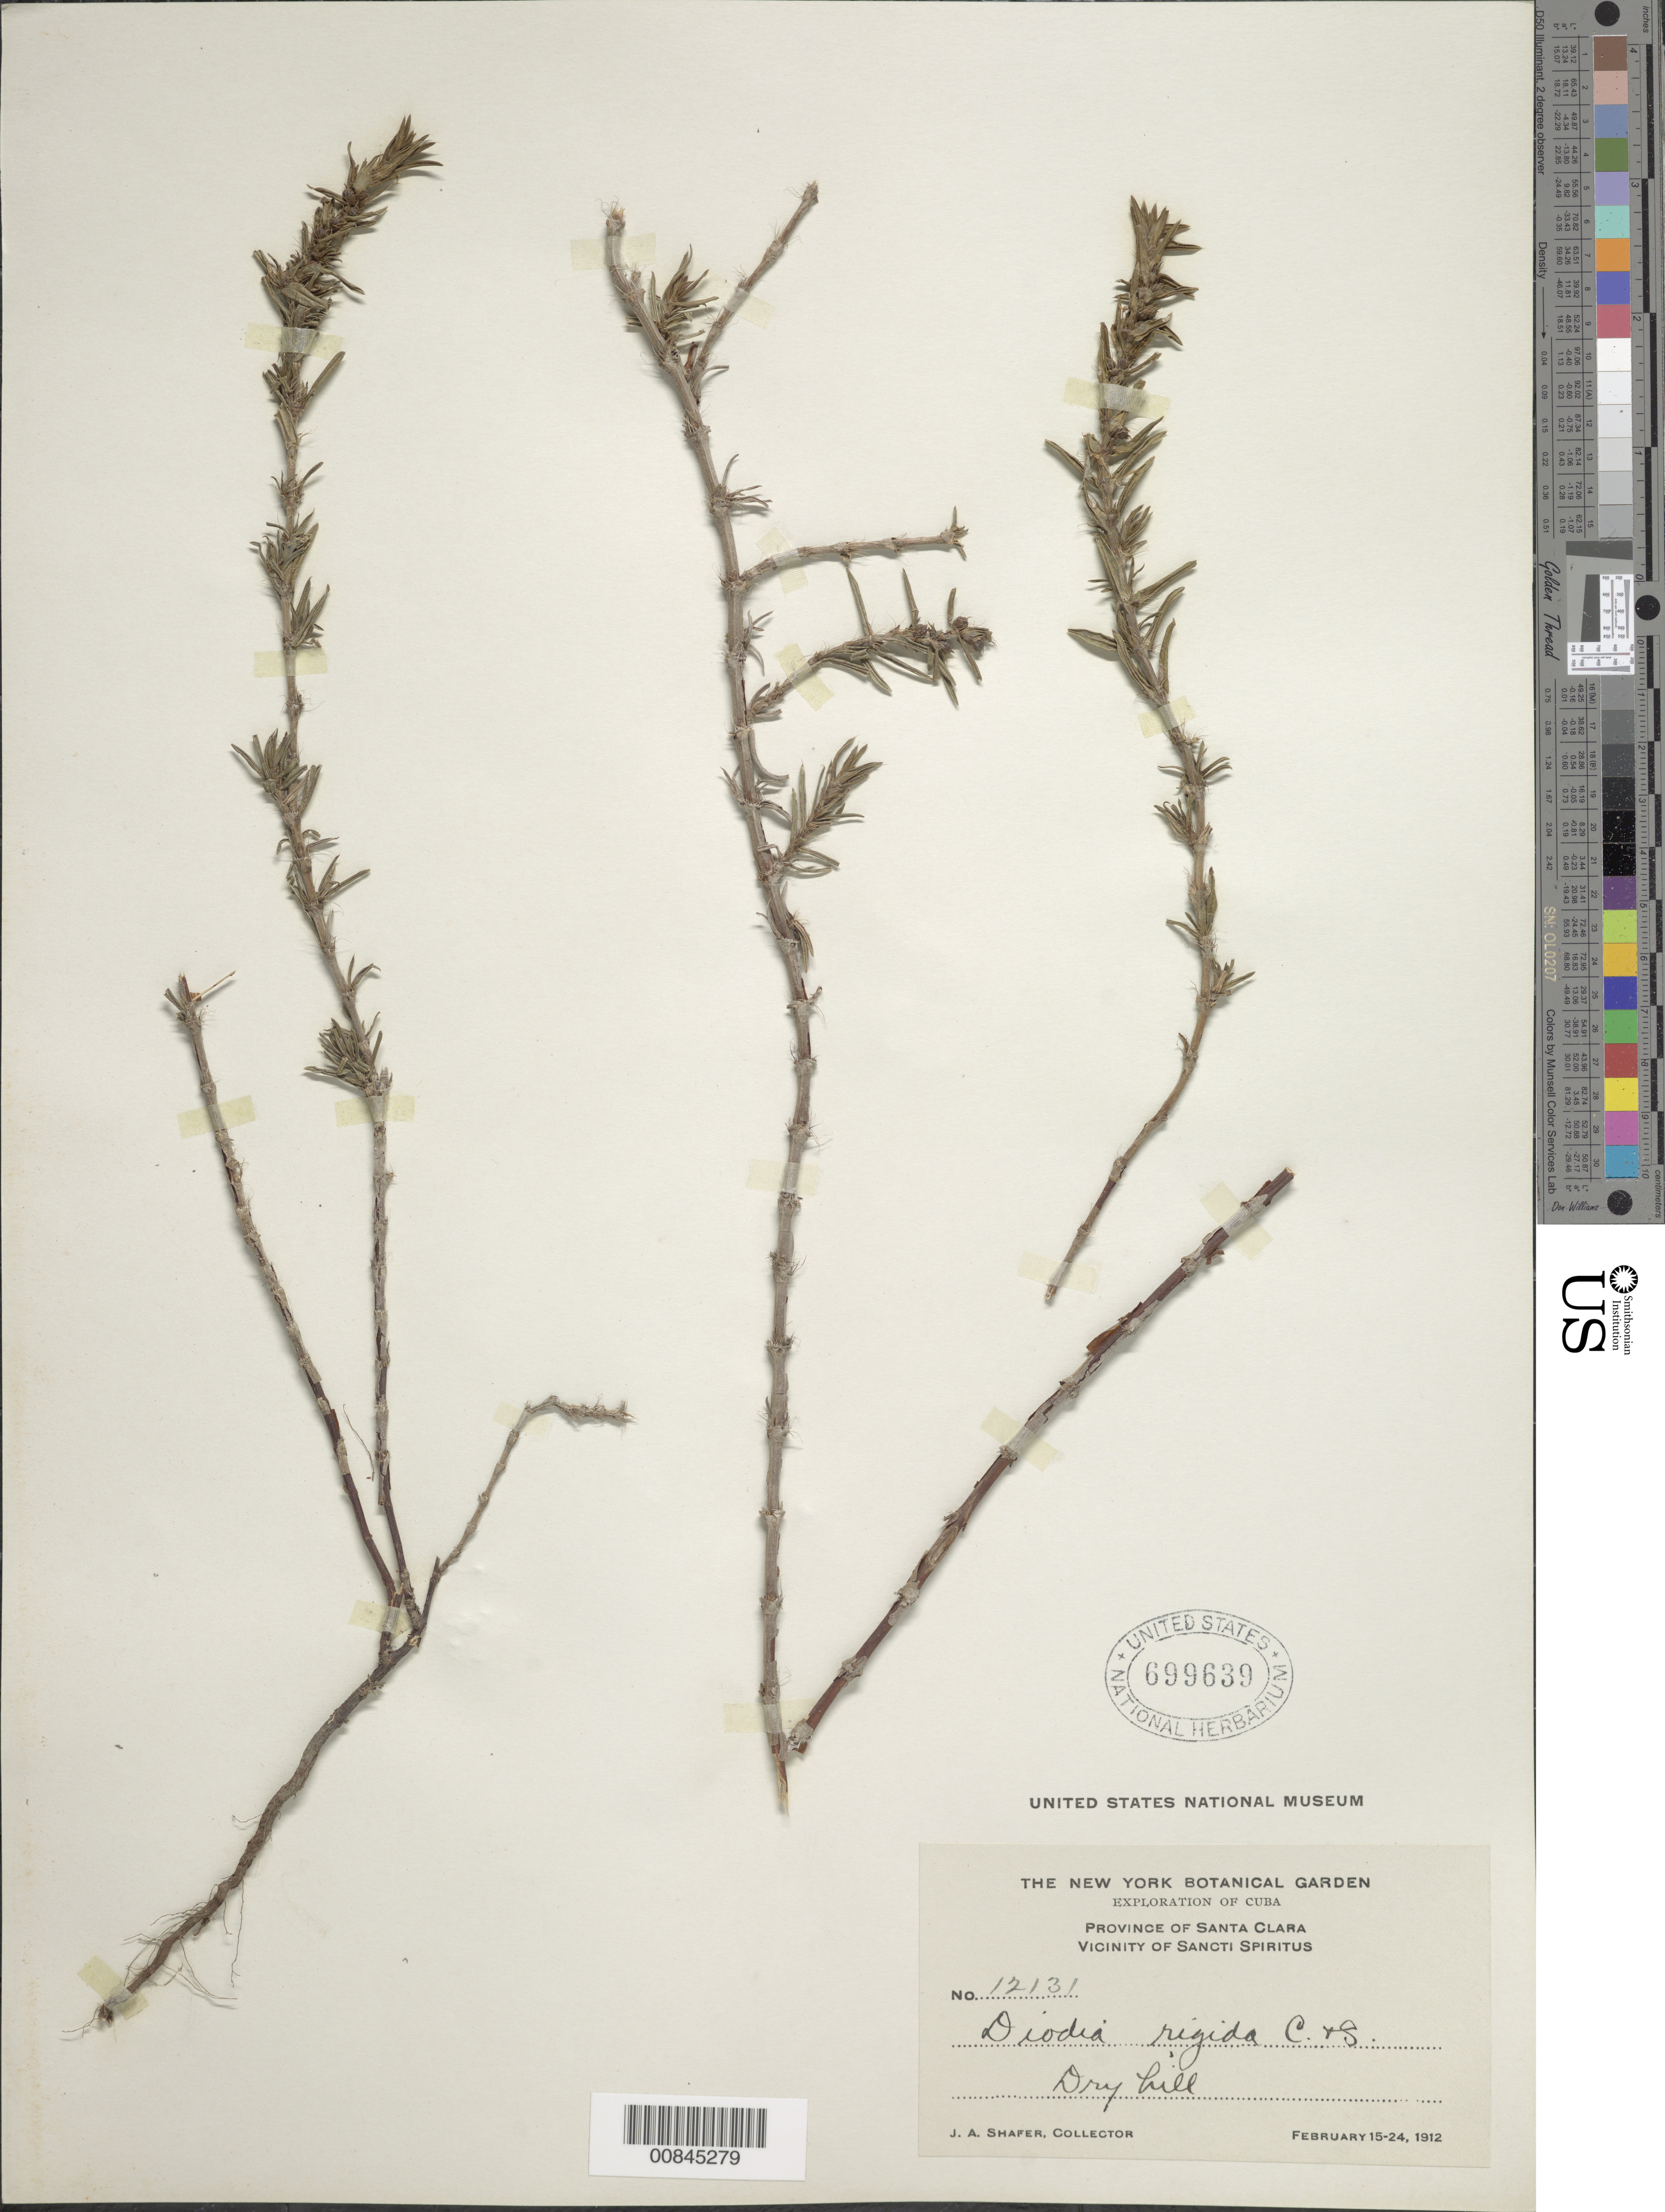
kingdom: Plantae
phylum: Tracheophyta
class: Magnoliopsida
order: Gentianales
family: Rubiaceae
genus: Diodella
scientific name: Diodella apiculata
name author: (Willd. ex Roem. & Schult.) Bacigalupo & E.L. Cabral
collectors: J. A. Shafer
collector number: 12131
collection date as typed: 15 Feb 1912 to 24 Feb 1912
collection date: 1912-02-15/1912-02-24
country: Cuba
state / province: Las Villas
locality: Vicinity of Sancti Spiritus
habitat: Dry hill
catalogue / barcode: US 699639